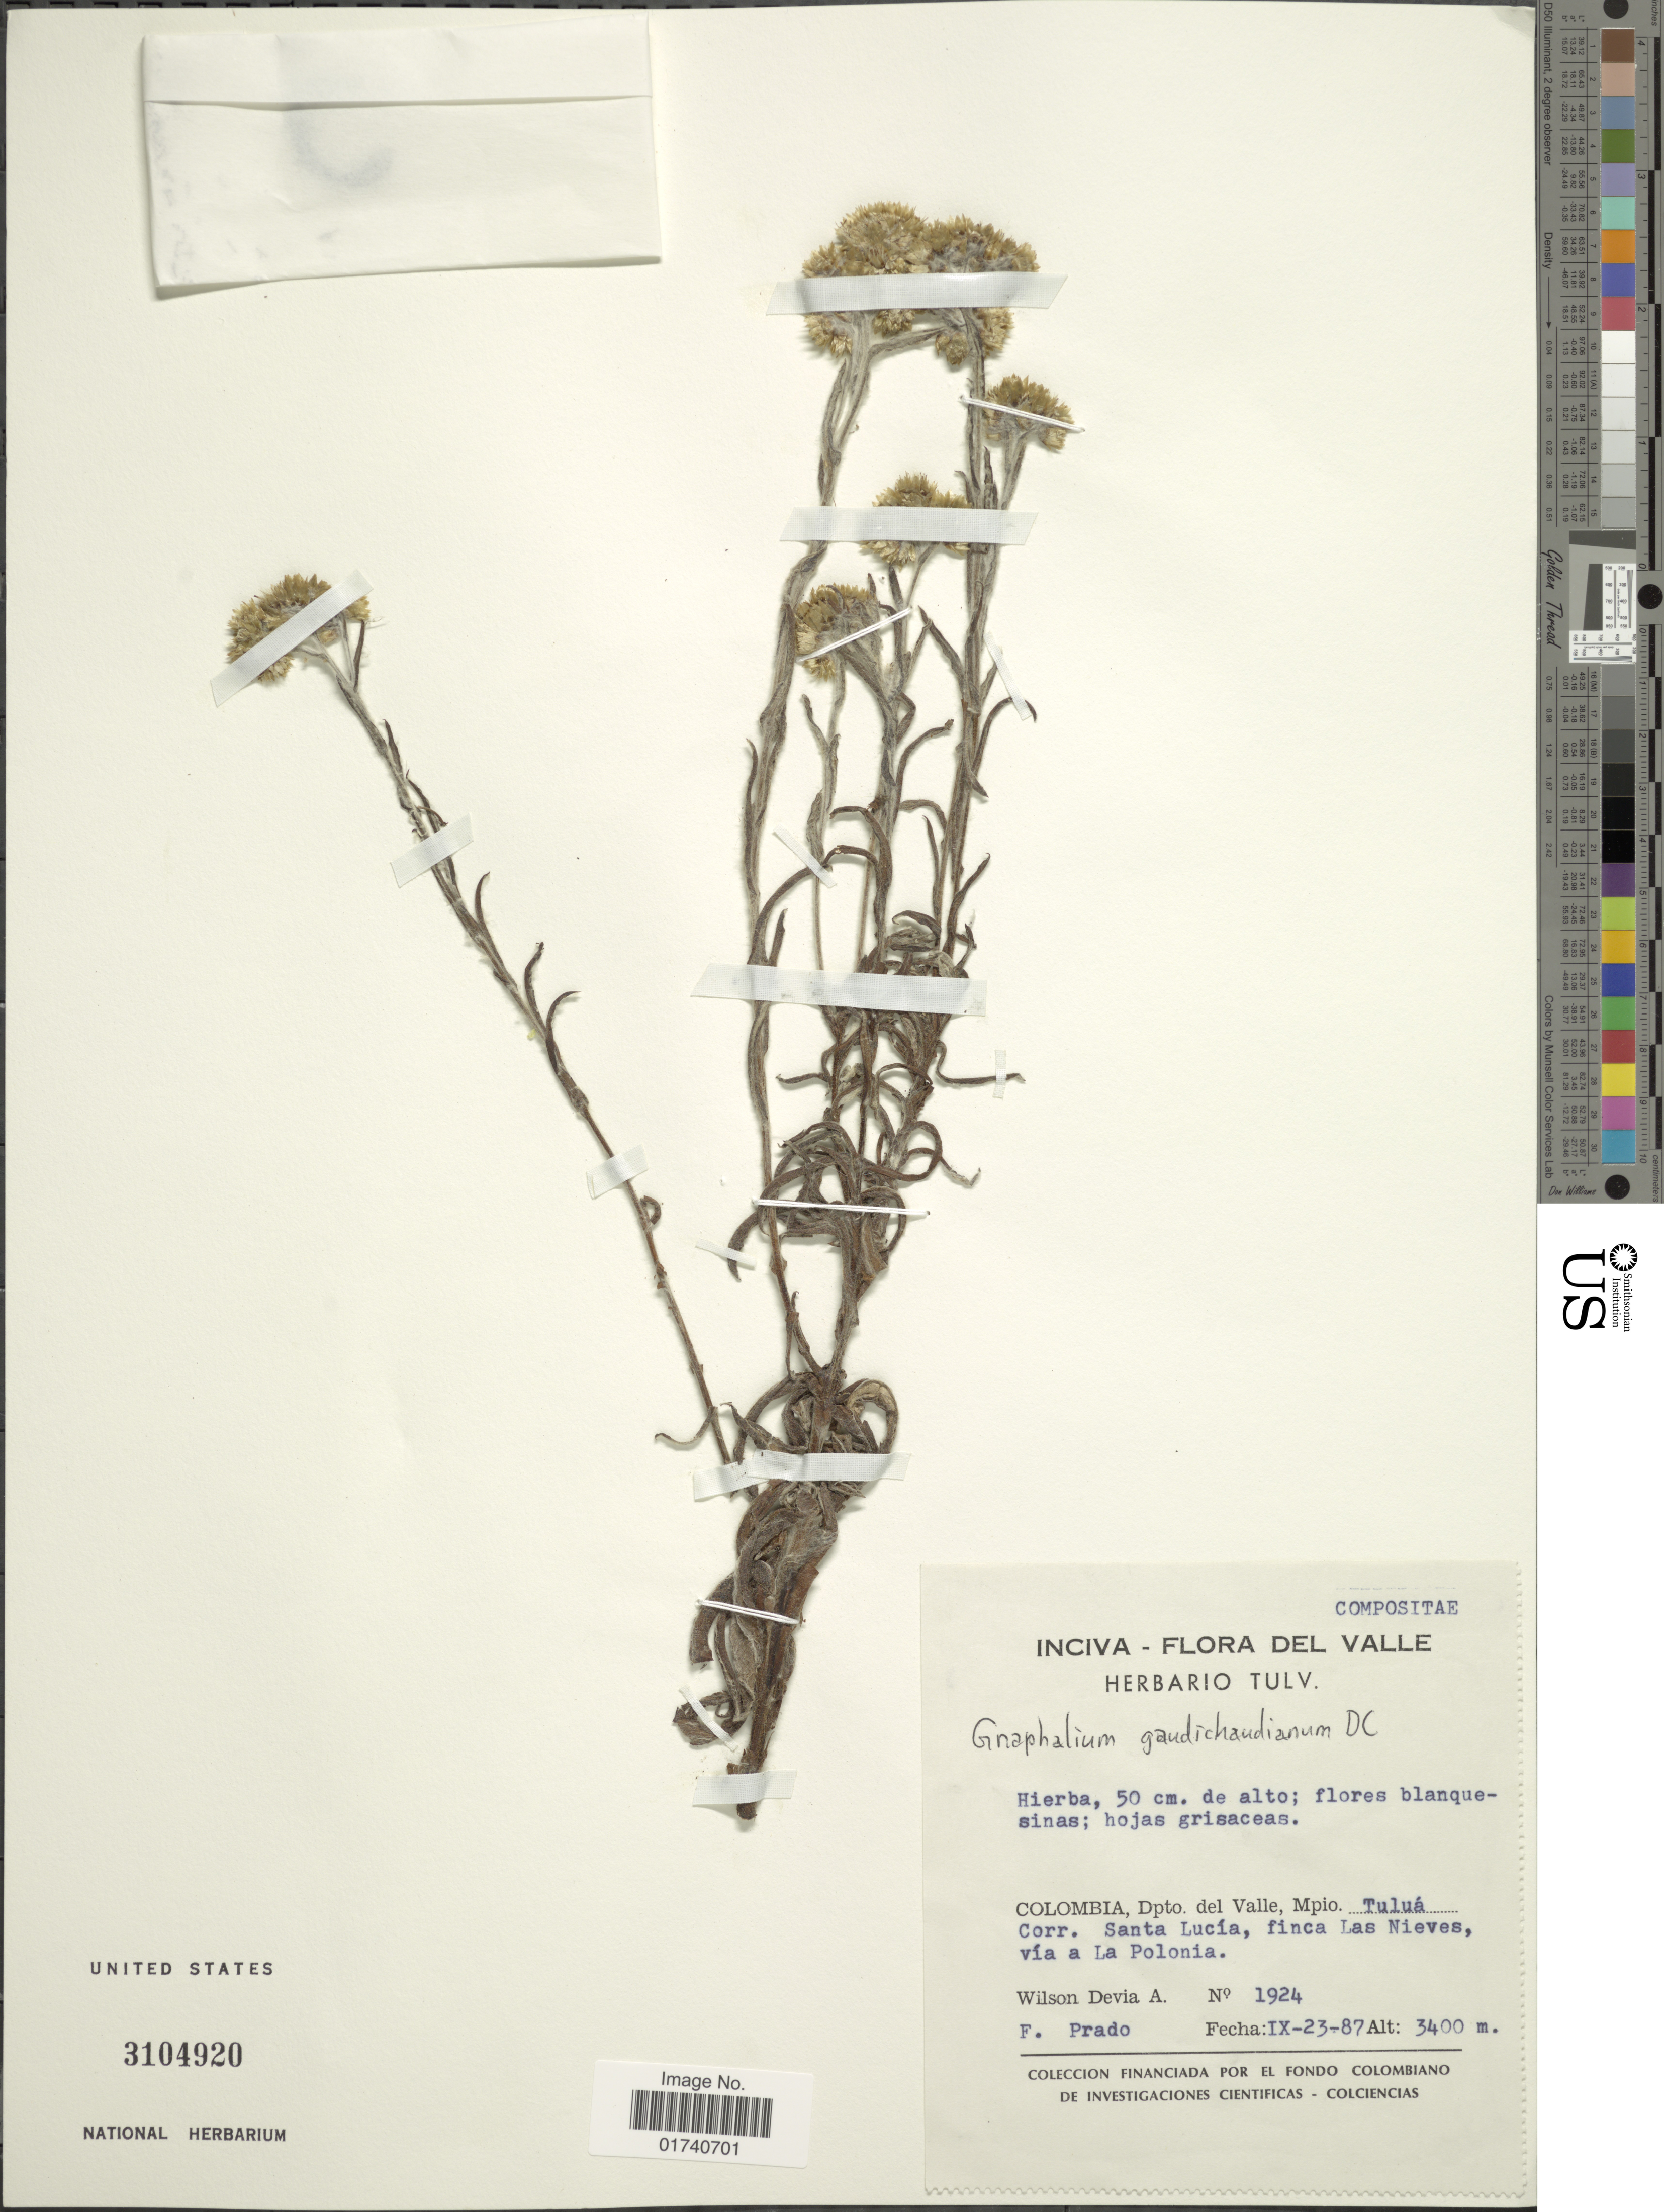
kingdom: Plantae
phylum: Tracheophyta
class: Magnoliopsida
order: Asterales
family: Asteraceae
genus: Pseudognaphalium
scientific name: Pseudognaphalium gaudichaudianum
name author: (DC.) Anderb.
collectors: W. Devia A. & F. Prado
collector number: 1924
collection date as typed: Transcribed d/m/y: 23/9/87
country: Colombia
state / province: Valle del Cauca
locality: Dpto. del Valle, Mpio, Tulua Corr. Santa Lucia, finca Las Nieves, via a La Polonia.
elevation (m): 3400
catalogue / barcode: US 3104920